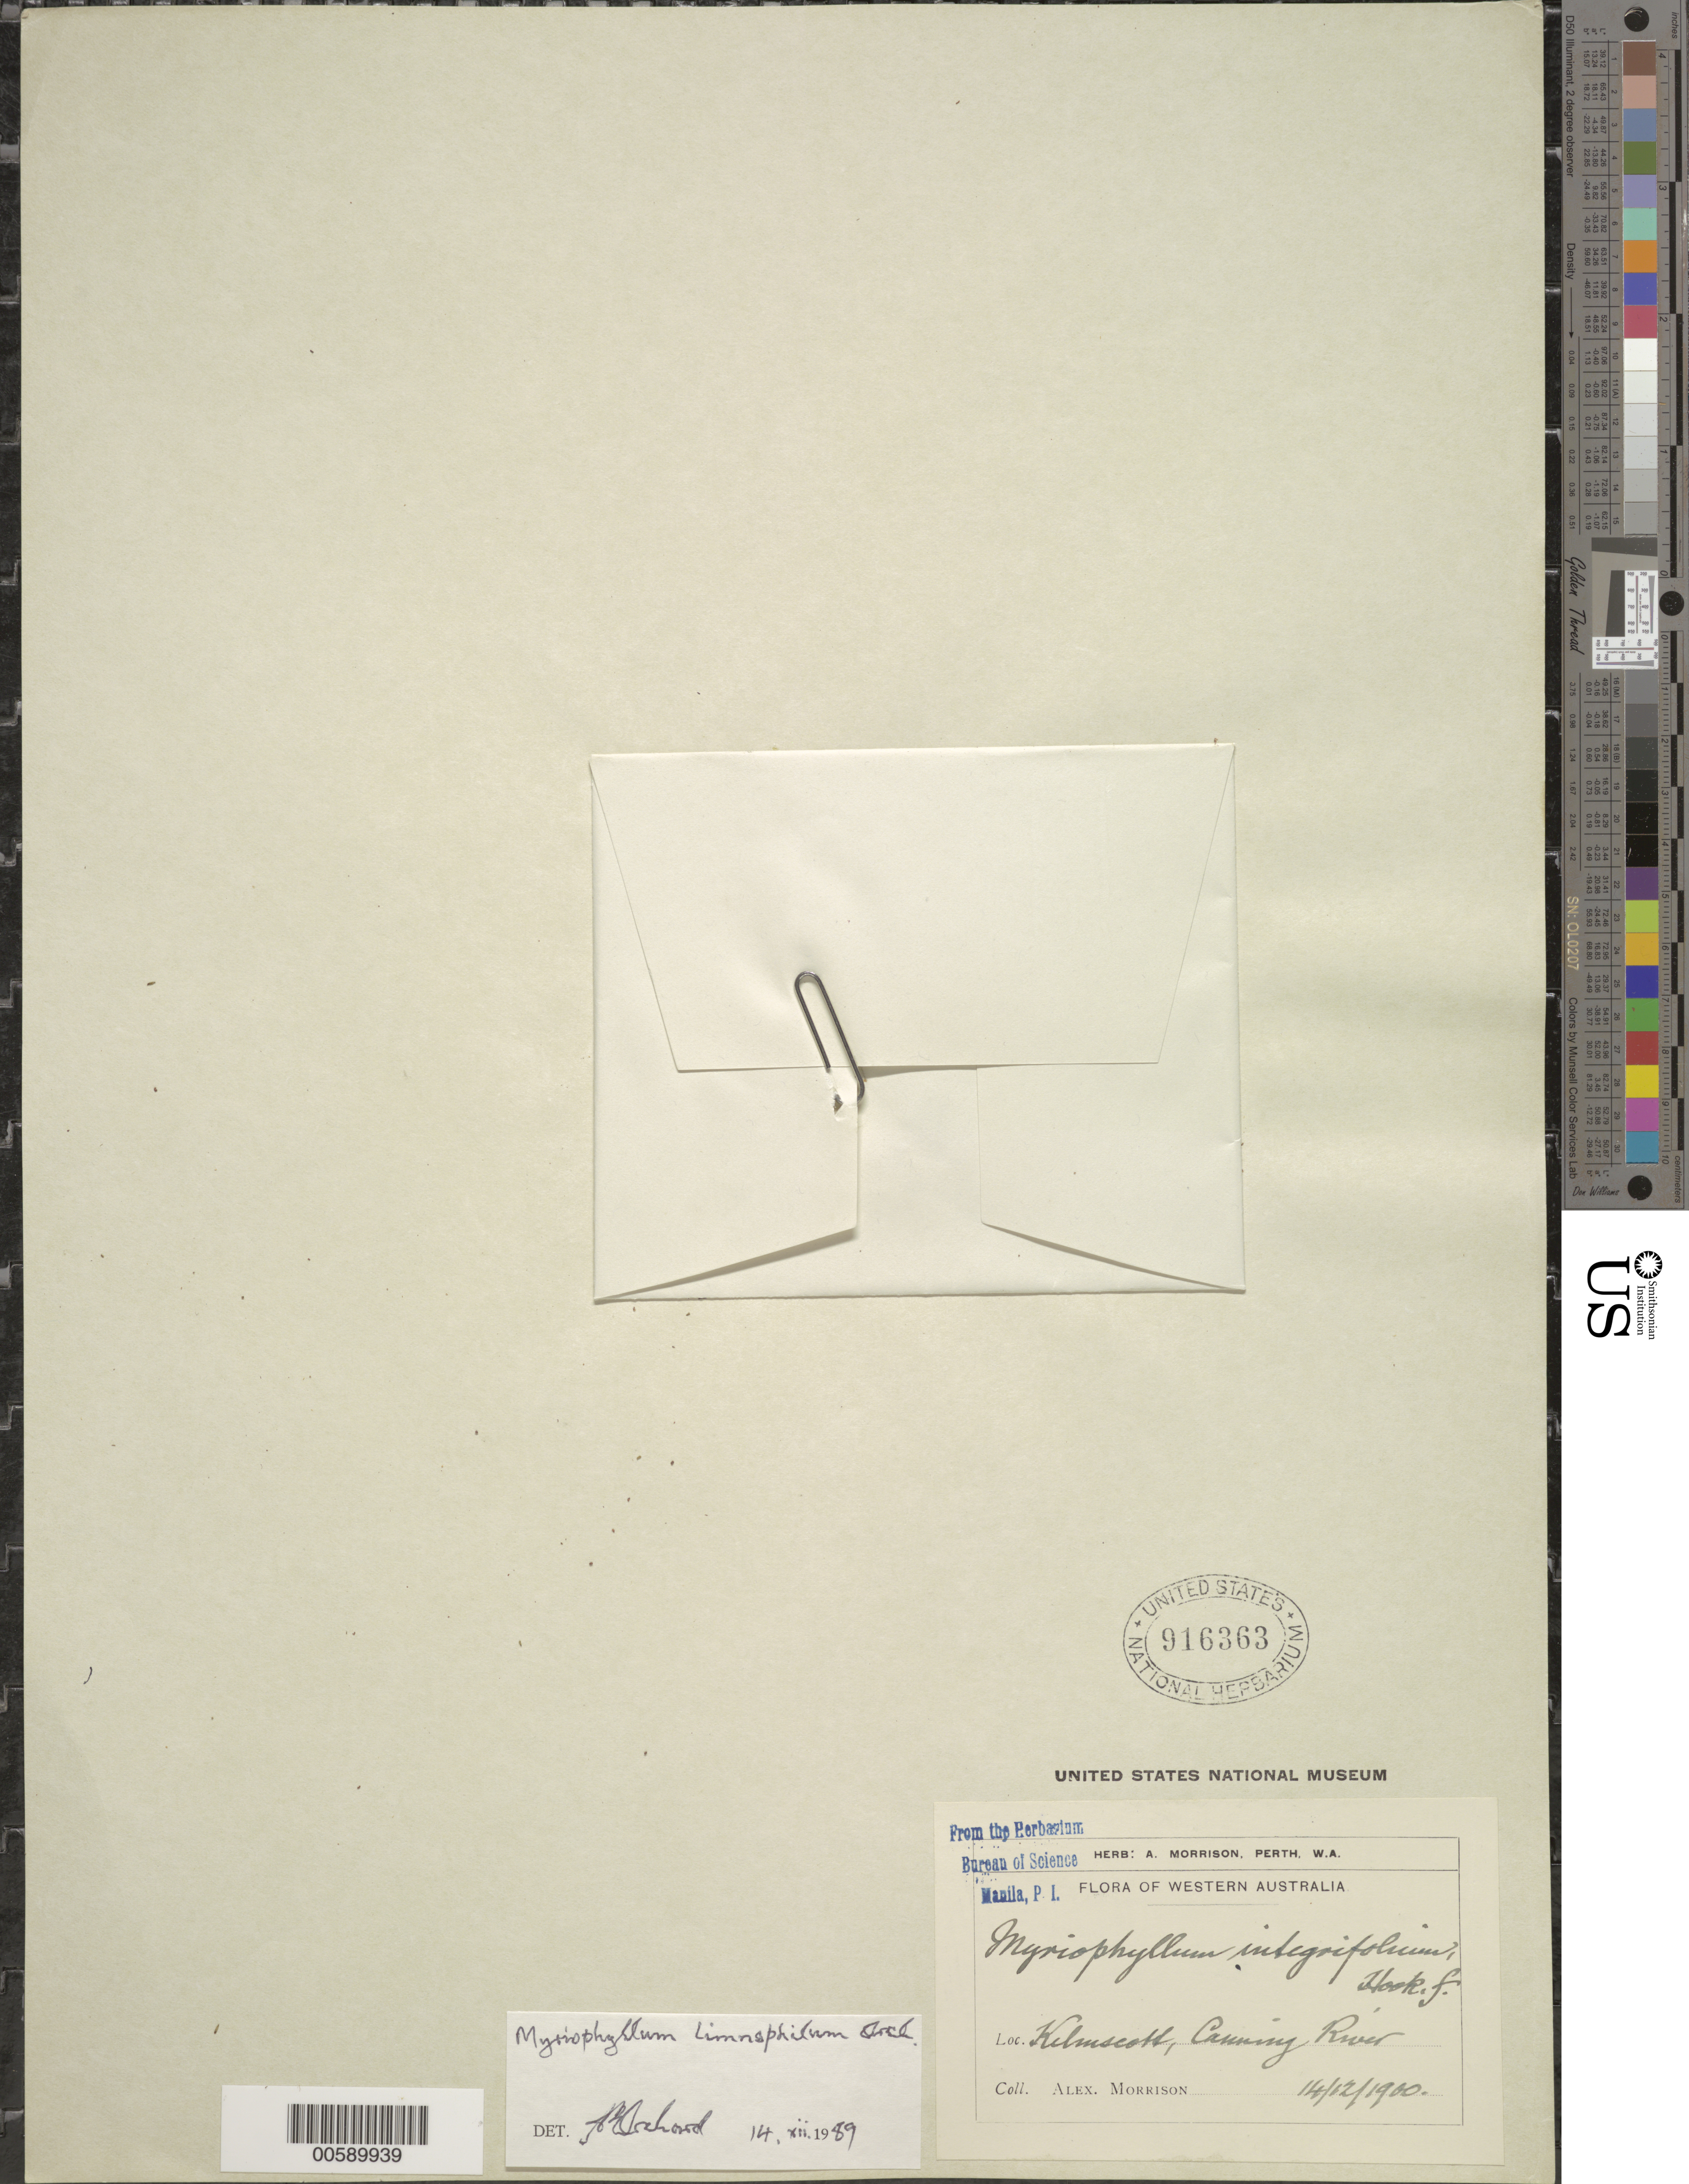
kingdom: Plantae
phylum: Tracheophyta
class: Magnoliopsida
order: Saxifragales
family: Haloragaceae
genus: Myriophyllum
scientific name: Myriophyllum limnophilum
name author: Orchard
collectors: A. Morrison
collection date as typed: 14 Dec 1900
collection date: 1900-12-14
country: Australia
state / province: Western Australia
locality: Kilmscott, Canning river, Perth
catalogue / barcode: US 916363